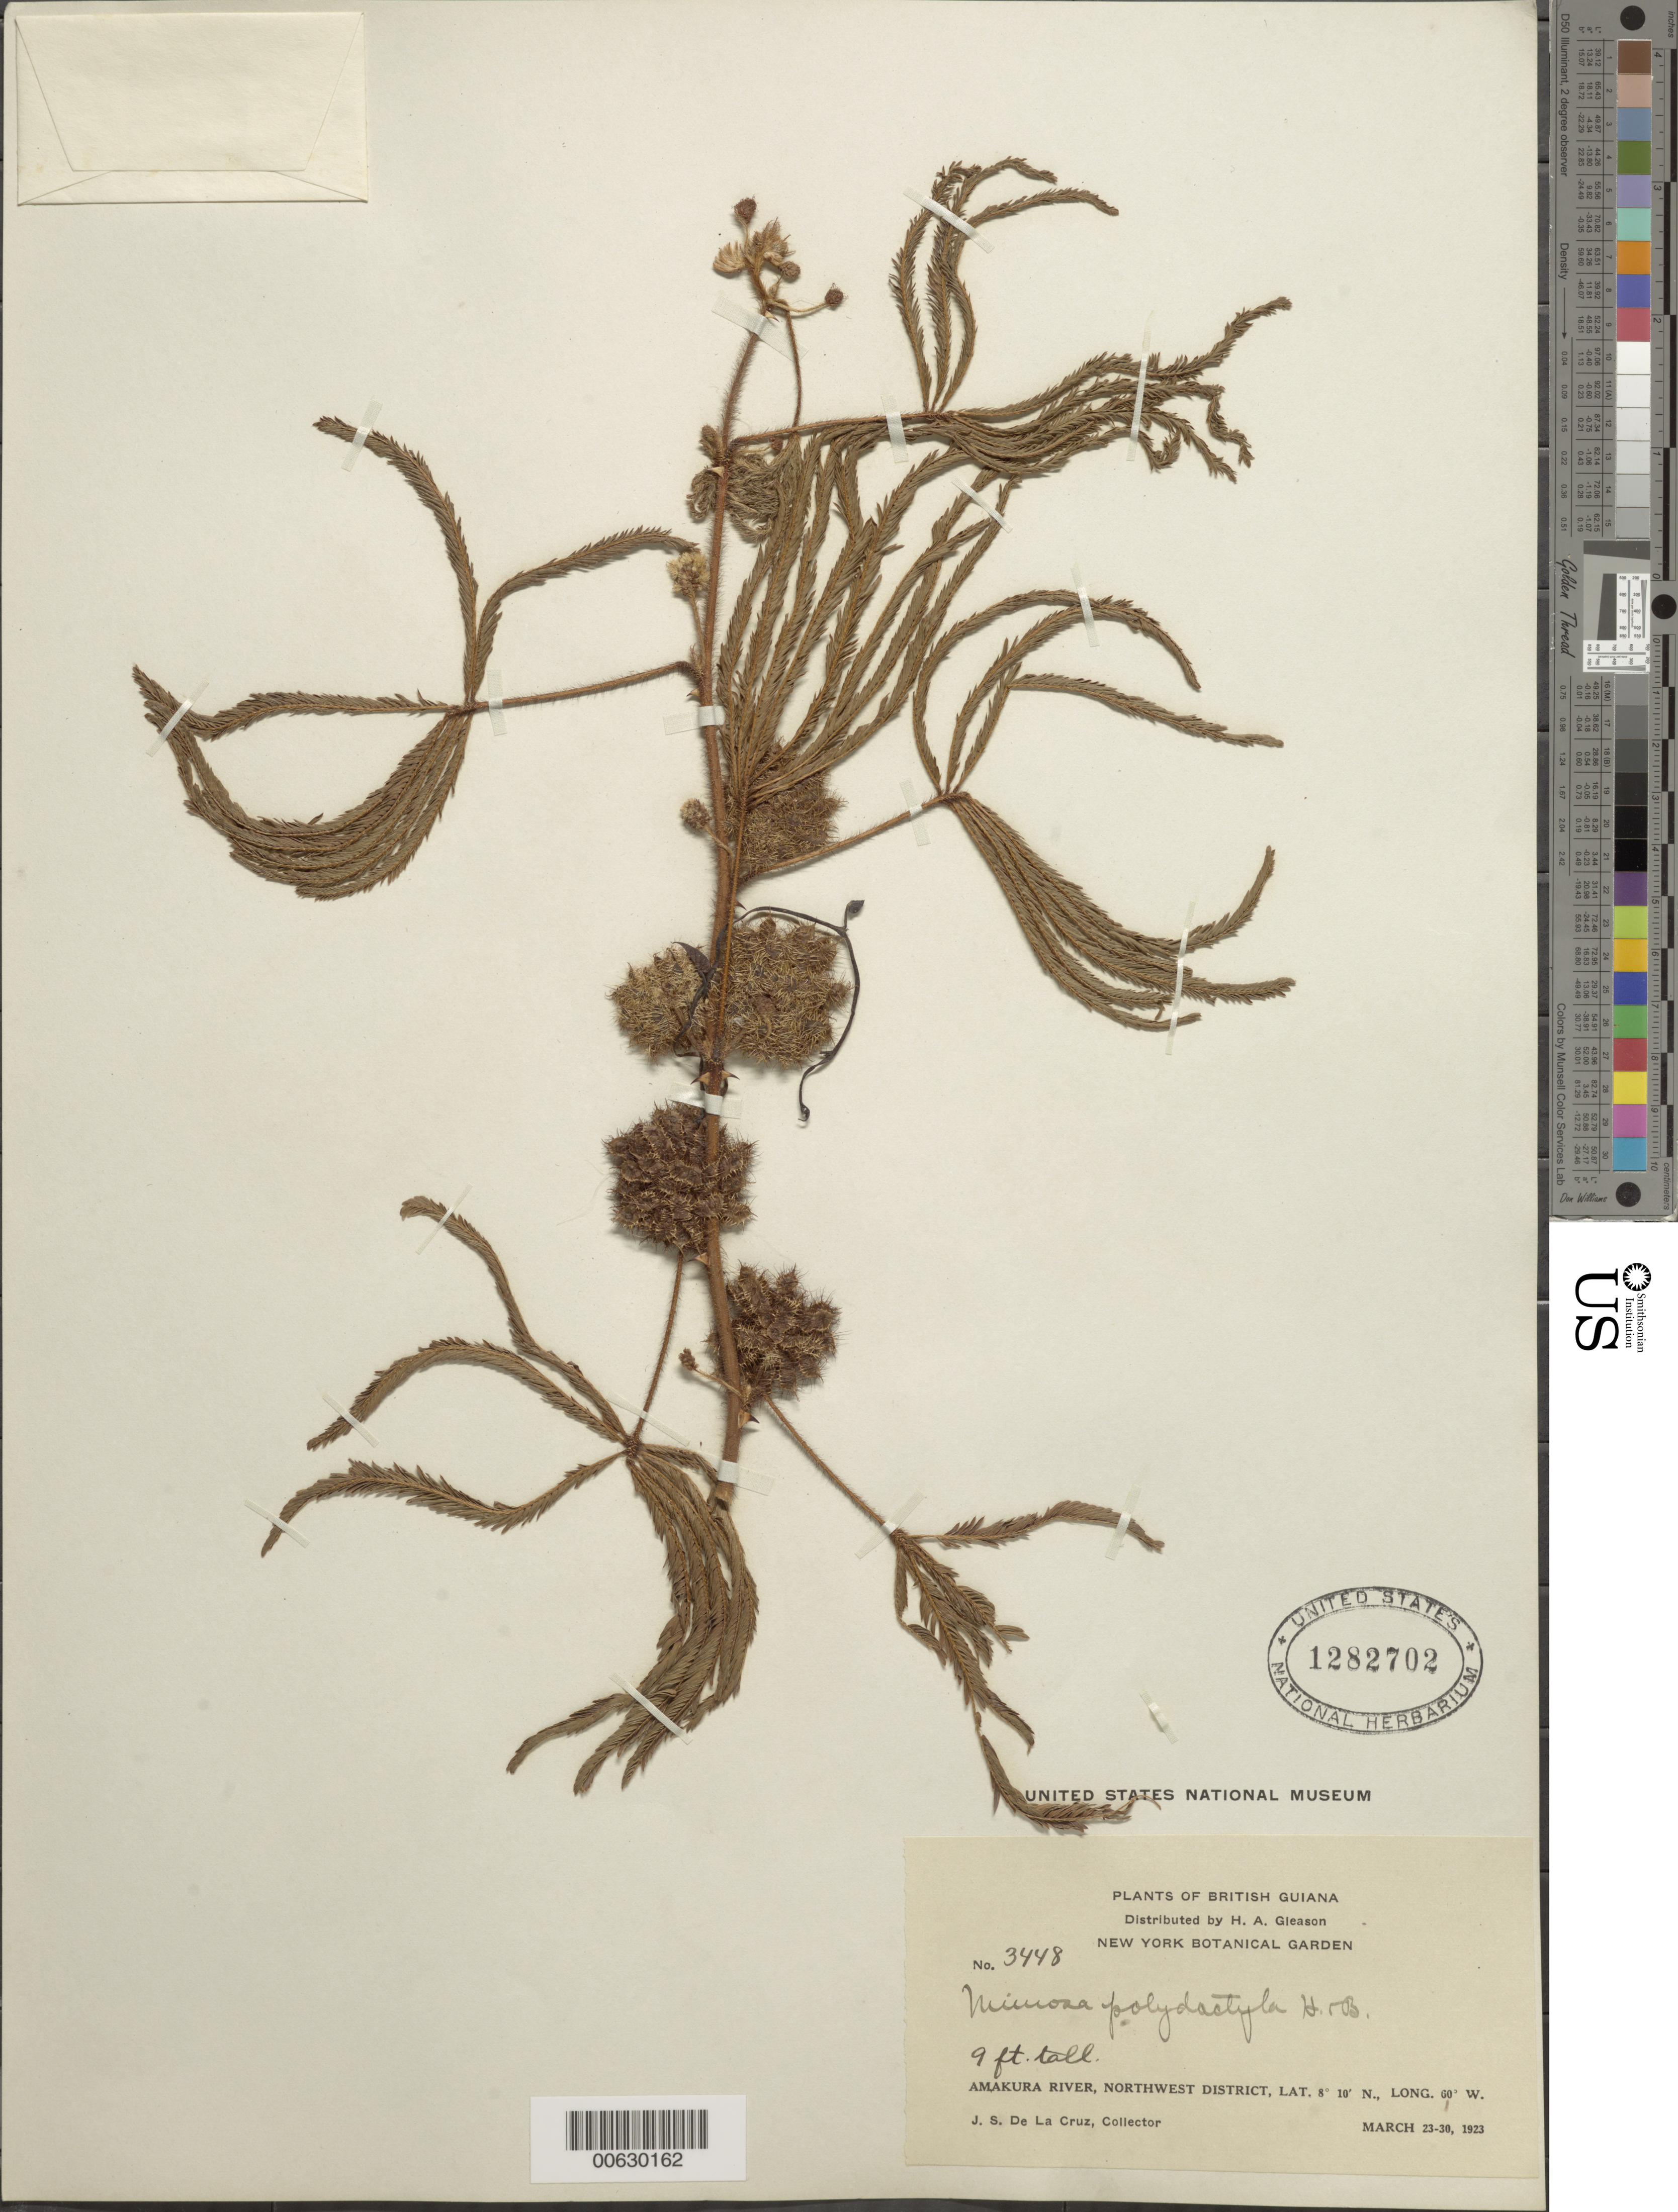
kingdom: Plantae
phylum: Tracheophyta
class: Magnoliopsida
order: Fabales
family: Fabaceae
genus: Mimosa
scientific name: Mimosa polydactyla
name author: Humb. & Bonpl. ex Willd.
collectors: J. S. de la Cruz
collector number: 3448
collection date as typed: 23-Mar-23 to 30-Mar-23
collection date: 1923-03-23/1923-03-30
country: Guyana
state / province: Barima-Waini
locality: Amakura R., NW District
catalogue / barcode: US 1282702